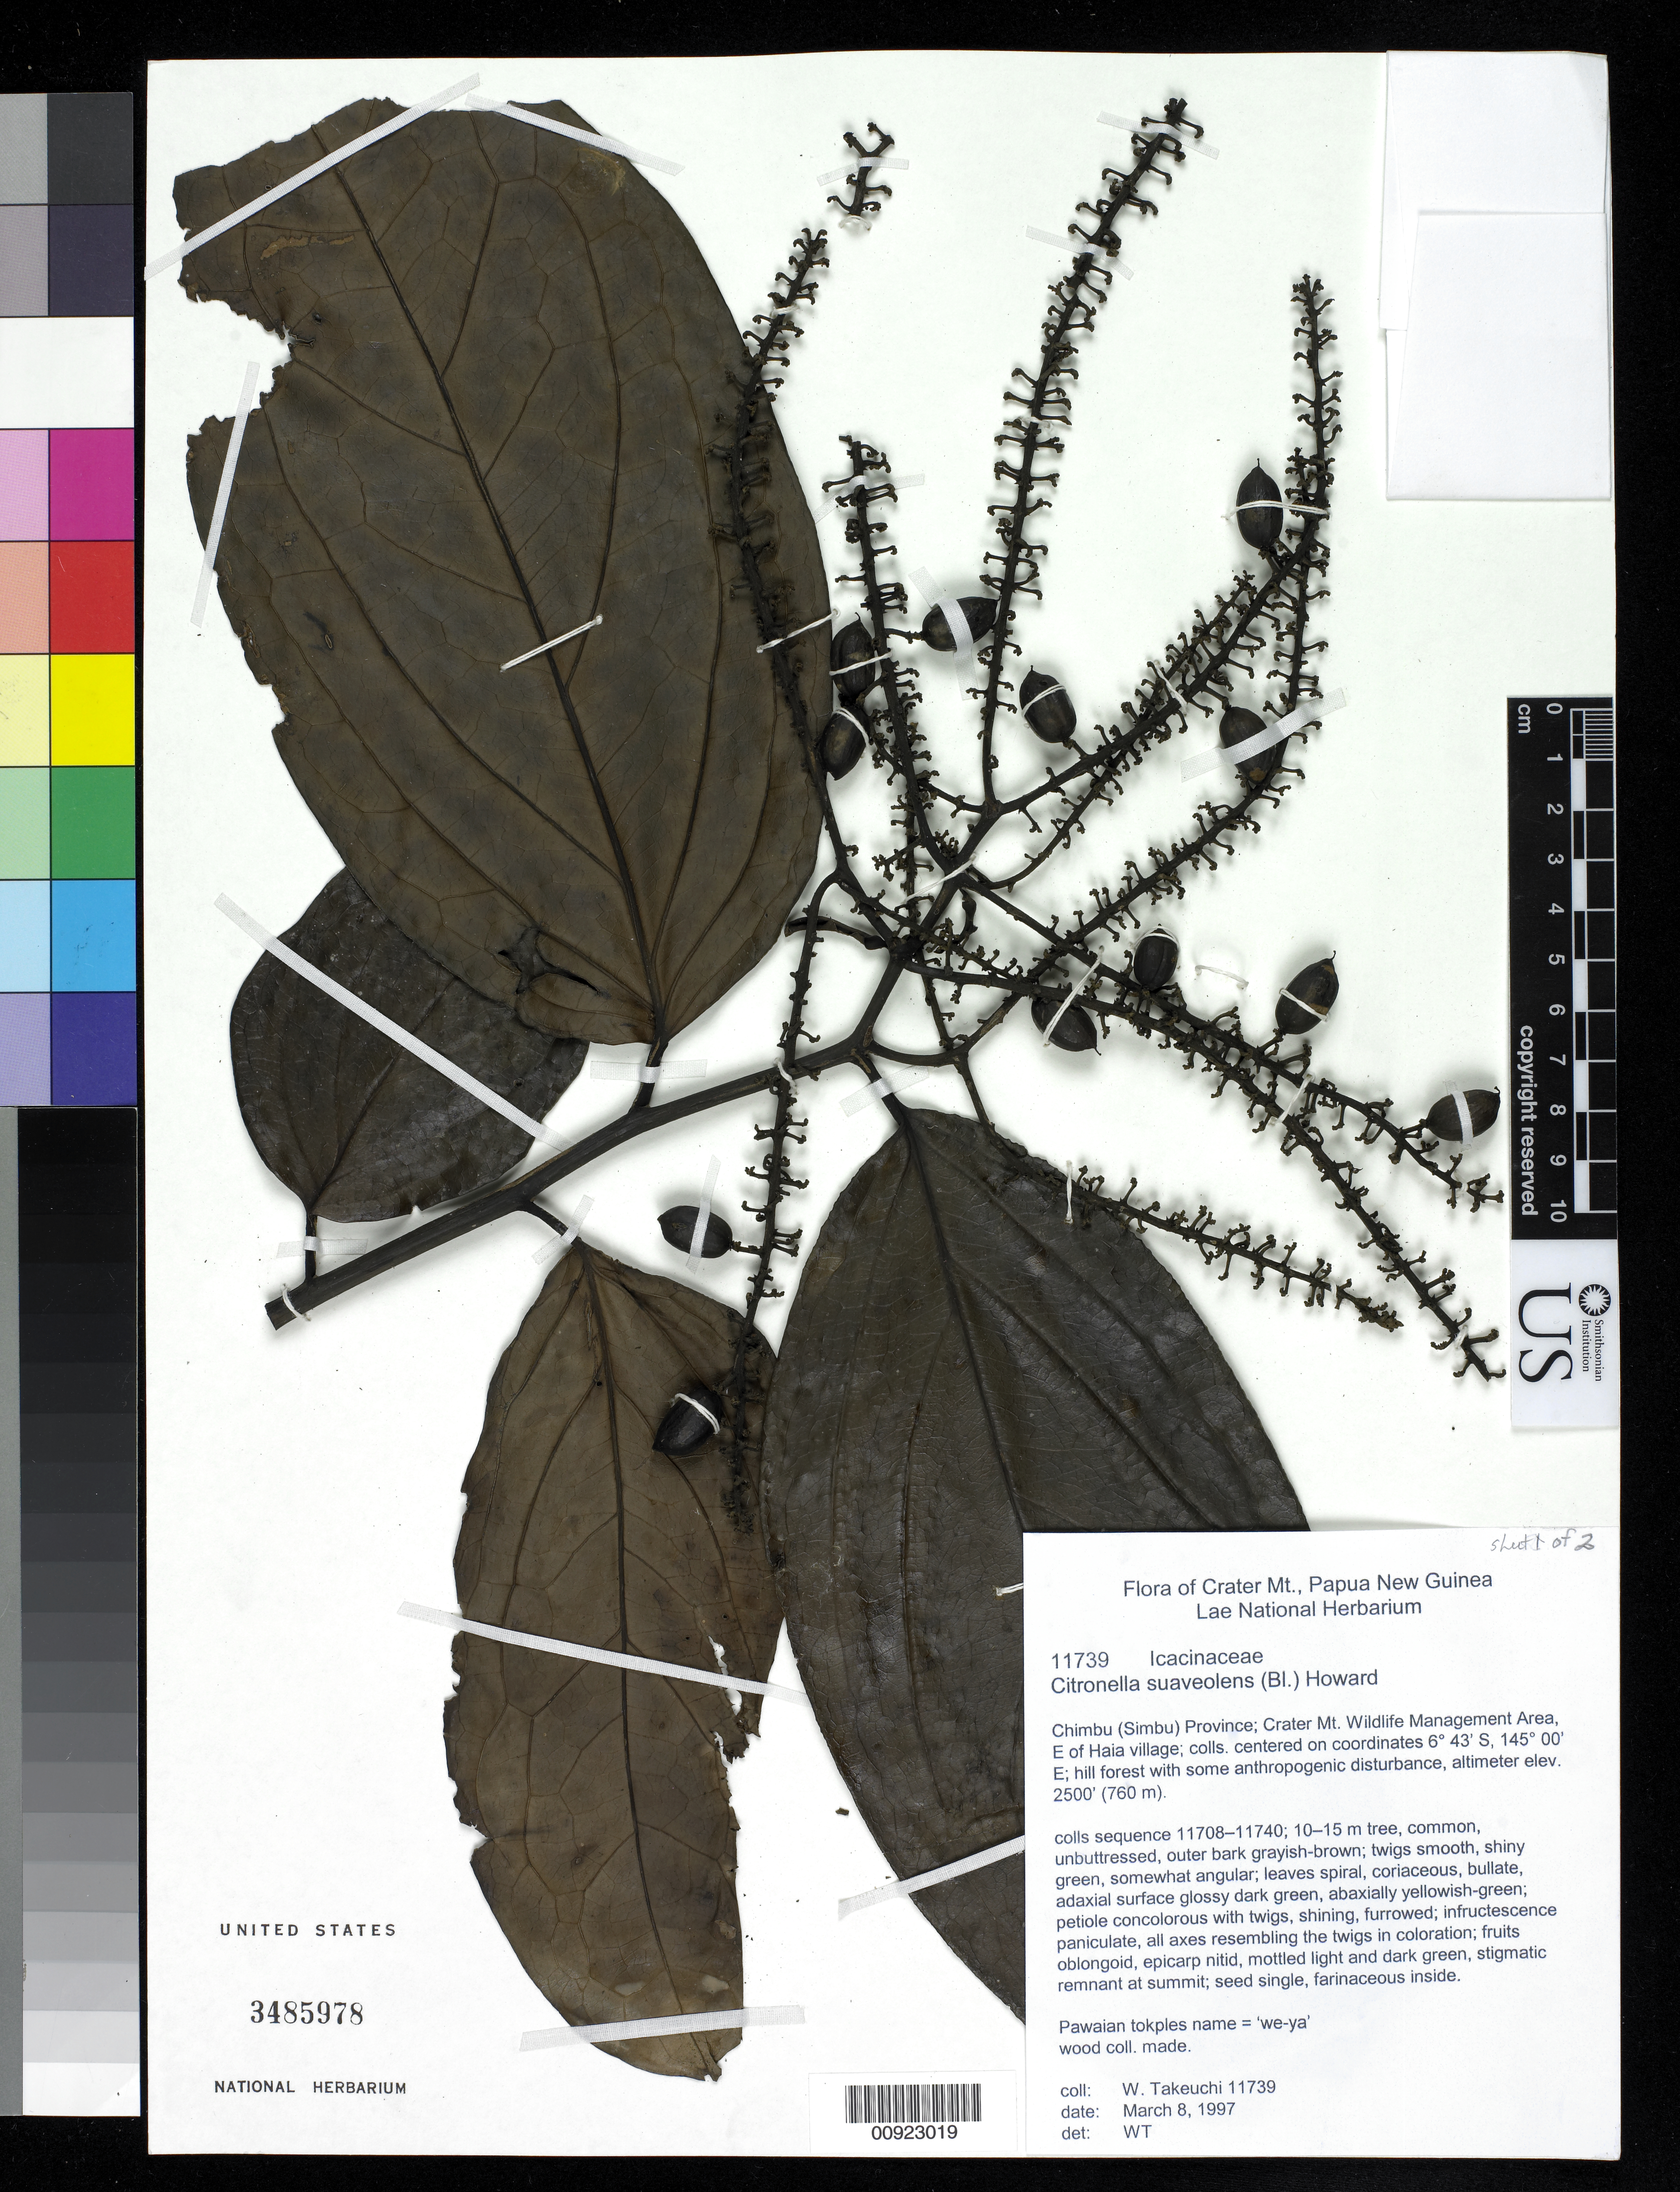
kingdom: Plantae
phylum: Tracheophyta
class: Magnoliopsida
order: Cardiopteridales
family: Cardiopteridaceae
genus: Citronella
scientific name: Citronella suaveolens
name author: (Blume) R.A. Howard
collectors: W. N. Takeuchi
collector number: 11739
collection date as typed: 08 Mar 1997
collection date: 1997-03-08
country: Papua New Guinea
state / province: Chimbu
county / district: Goroka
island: New Guinea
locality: Crater Mt. Wildlife Management area, E of Haia village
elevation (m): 762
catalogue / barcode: US 3485978